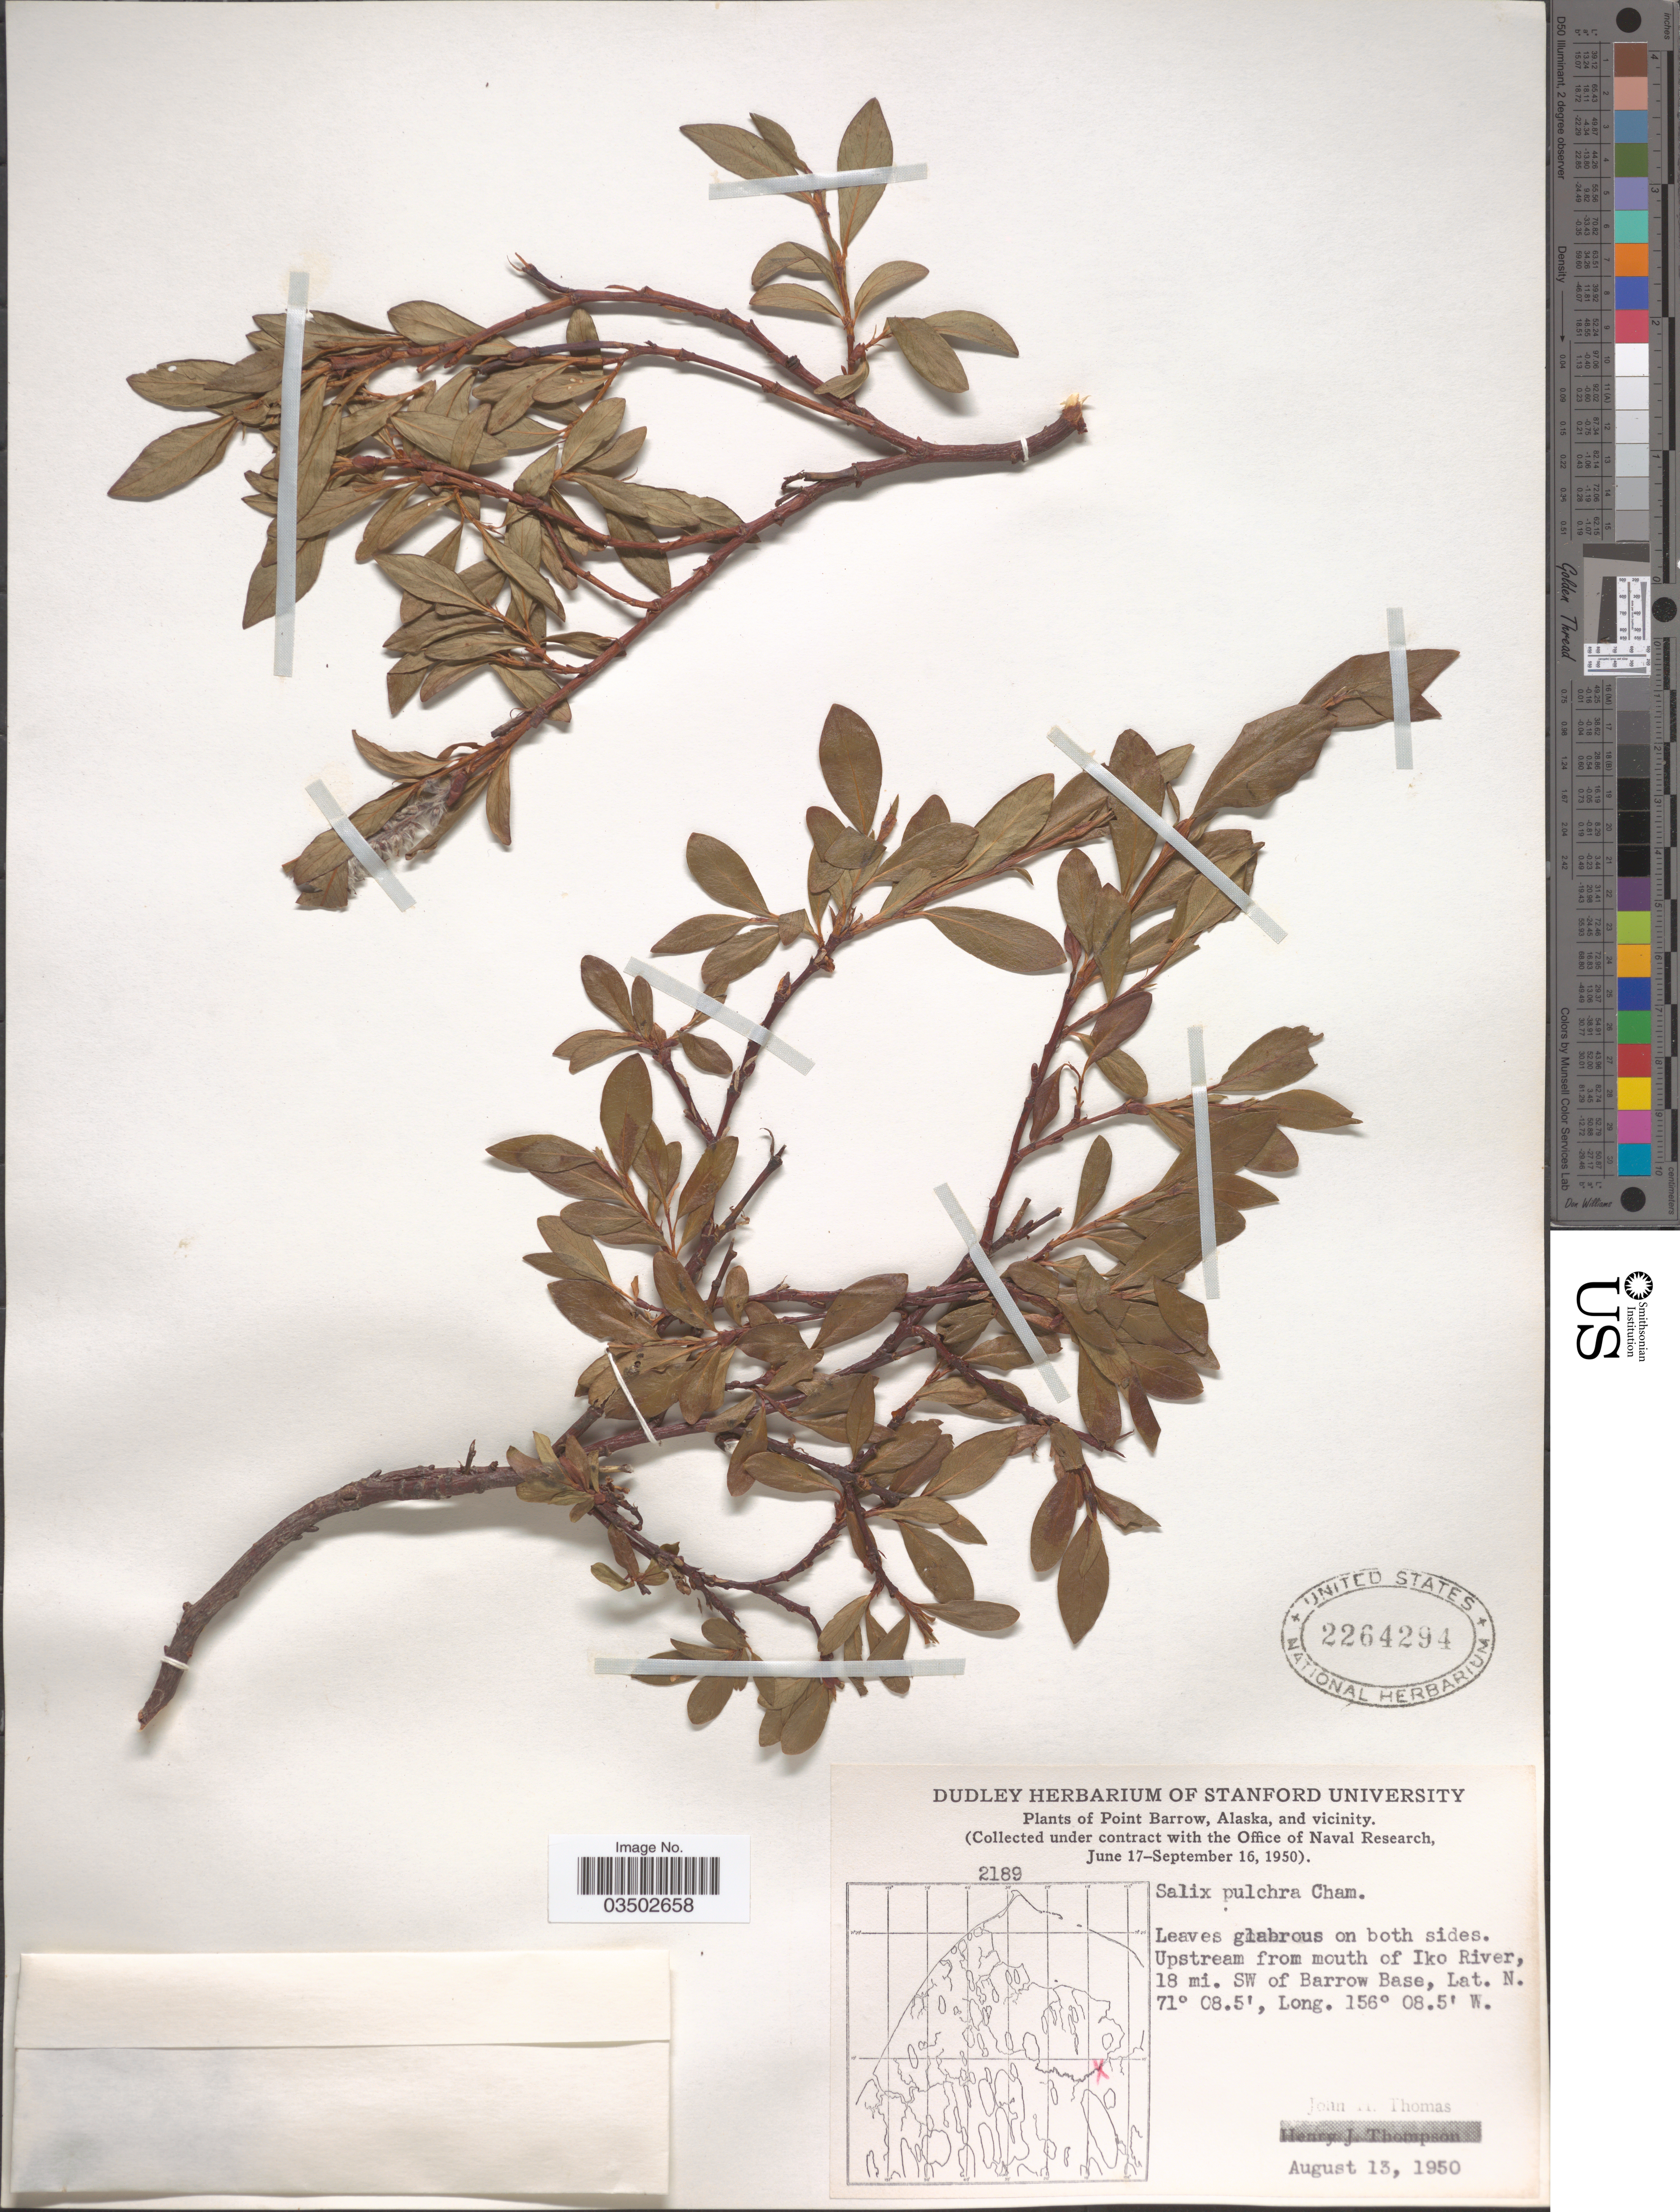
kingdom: Plantae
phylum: Tracheophyta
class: Magnoliopsida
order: Malpighiales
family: Salicaceae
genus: Salix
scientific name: Salix pulchra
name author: Cham.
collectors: J. H. Thomas & H. Thompson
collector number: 2189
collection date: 1950-08-13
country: United States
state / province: Alaska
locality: Point Barrow, Alaska, and vicinity. Upstream from mouth of Iko River, 18 mi. SW of Barrow Base.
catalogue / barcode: US 2264294